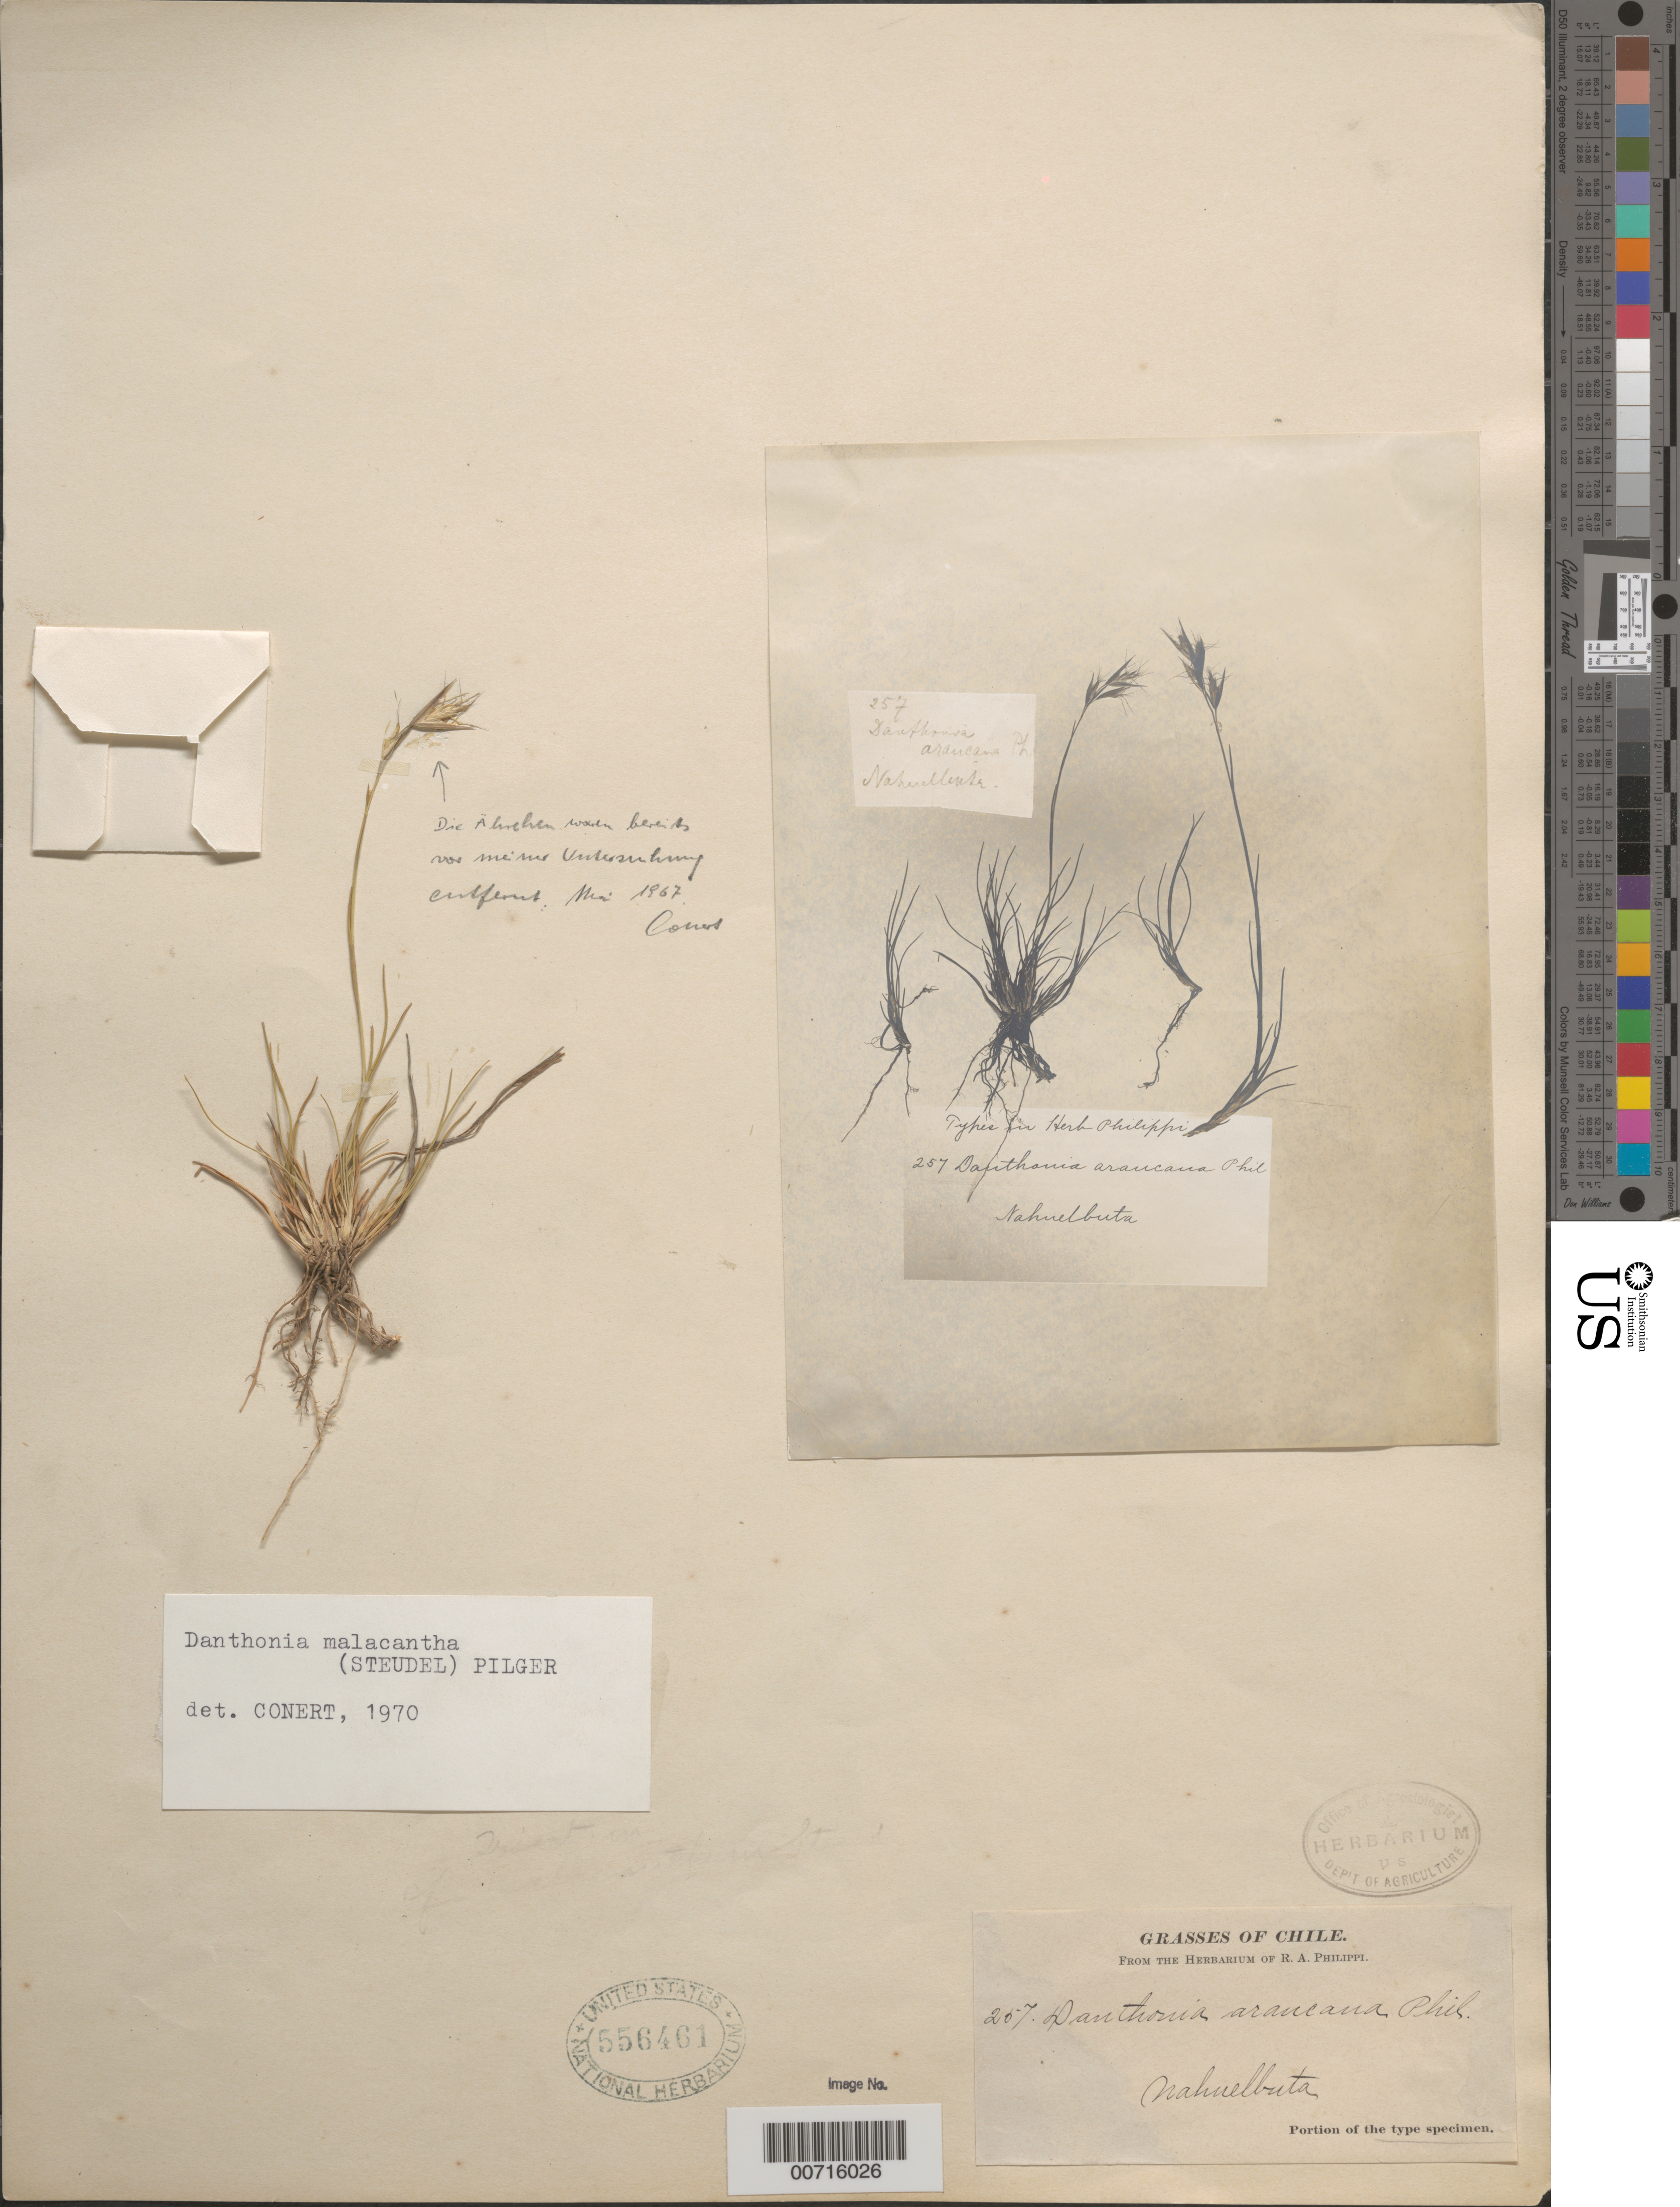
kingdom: Plantae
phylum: Tracheophyta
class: Liliopsida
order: Poales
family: Poaceae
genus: Danthonia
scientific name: Danthonia malacantha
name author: (Steud.) Pilg.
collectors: ex. herb. R.A. Philippi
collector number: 207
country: Chile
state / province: Araucanía (IX)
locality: Nahuelbuta.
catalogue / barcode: US 556461